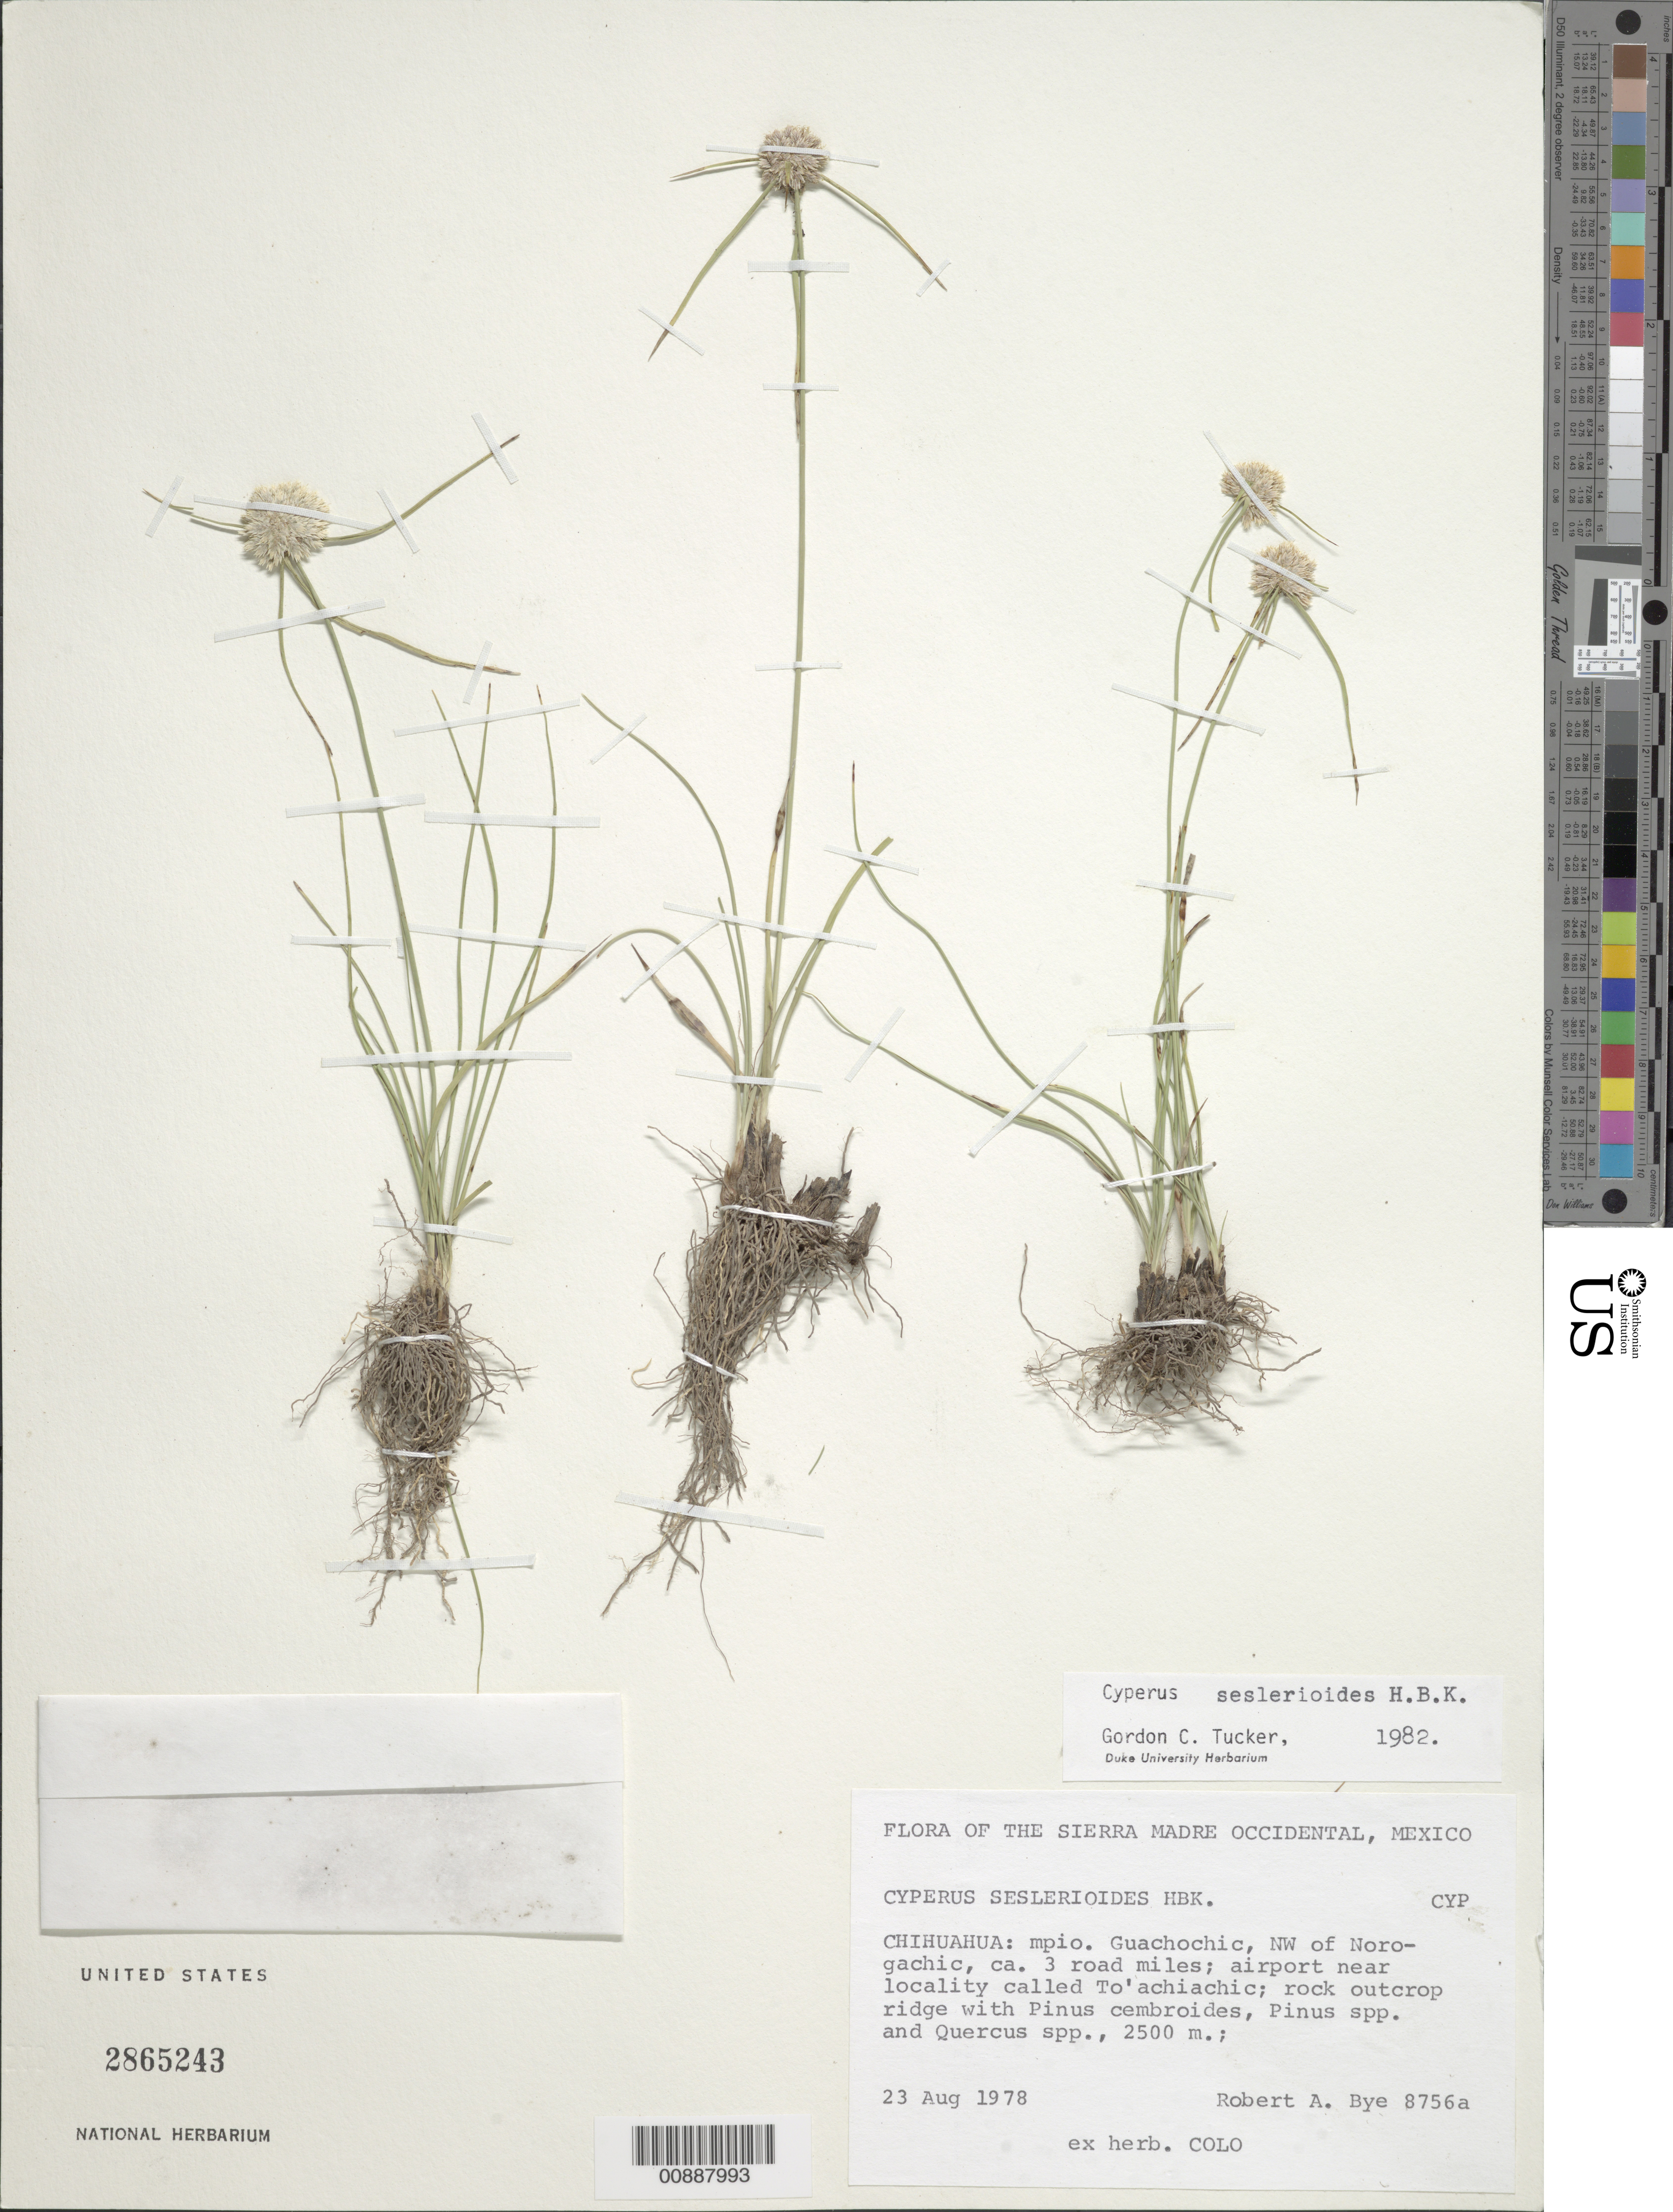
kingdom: Plantae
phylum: Tracheophyta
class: Liliopsida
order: Poales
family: Cyperaceae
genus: Cyperus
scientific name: Cyperus seslerioides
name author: Kunth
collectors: R. A. Bye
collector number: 8756 a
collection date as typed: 23 Aug 1978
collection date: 1978-08-23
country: Mexico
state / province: Chihuahua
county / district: Guachochic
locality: NW of Norogachic, ca. 3 road miles; airport near locality called To'achiachic. Municipio Guachochic, Chihuahua.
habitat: Rock outcrop ridge with Pinus cembroides, Pinus spp. and Quercus spp.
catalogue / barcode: US 2865243